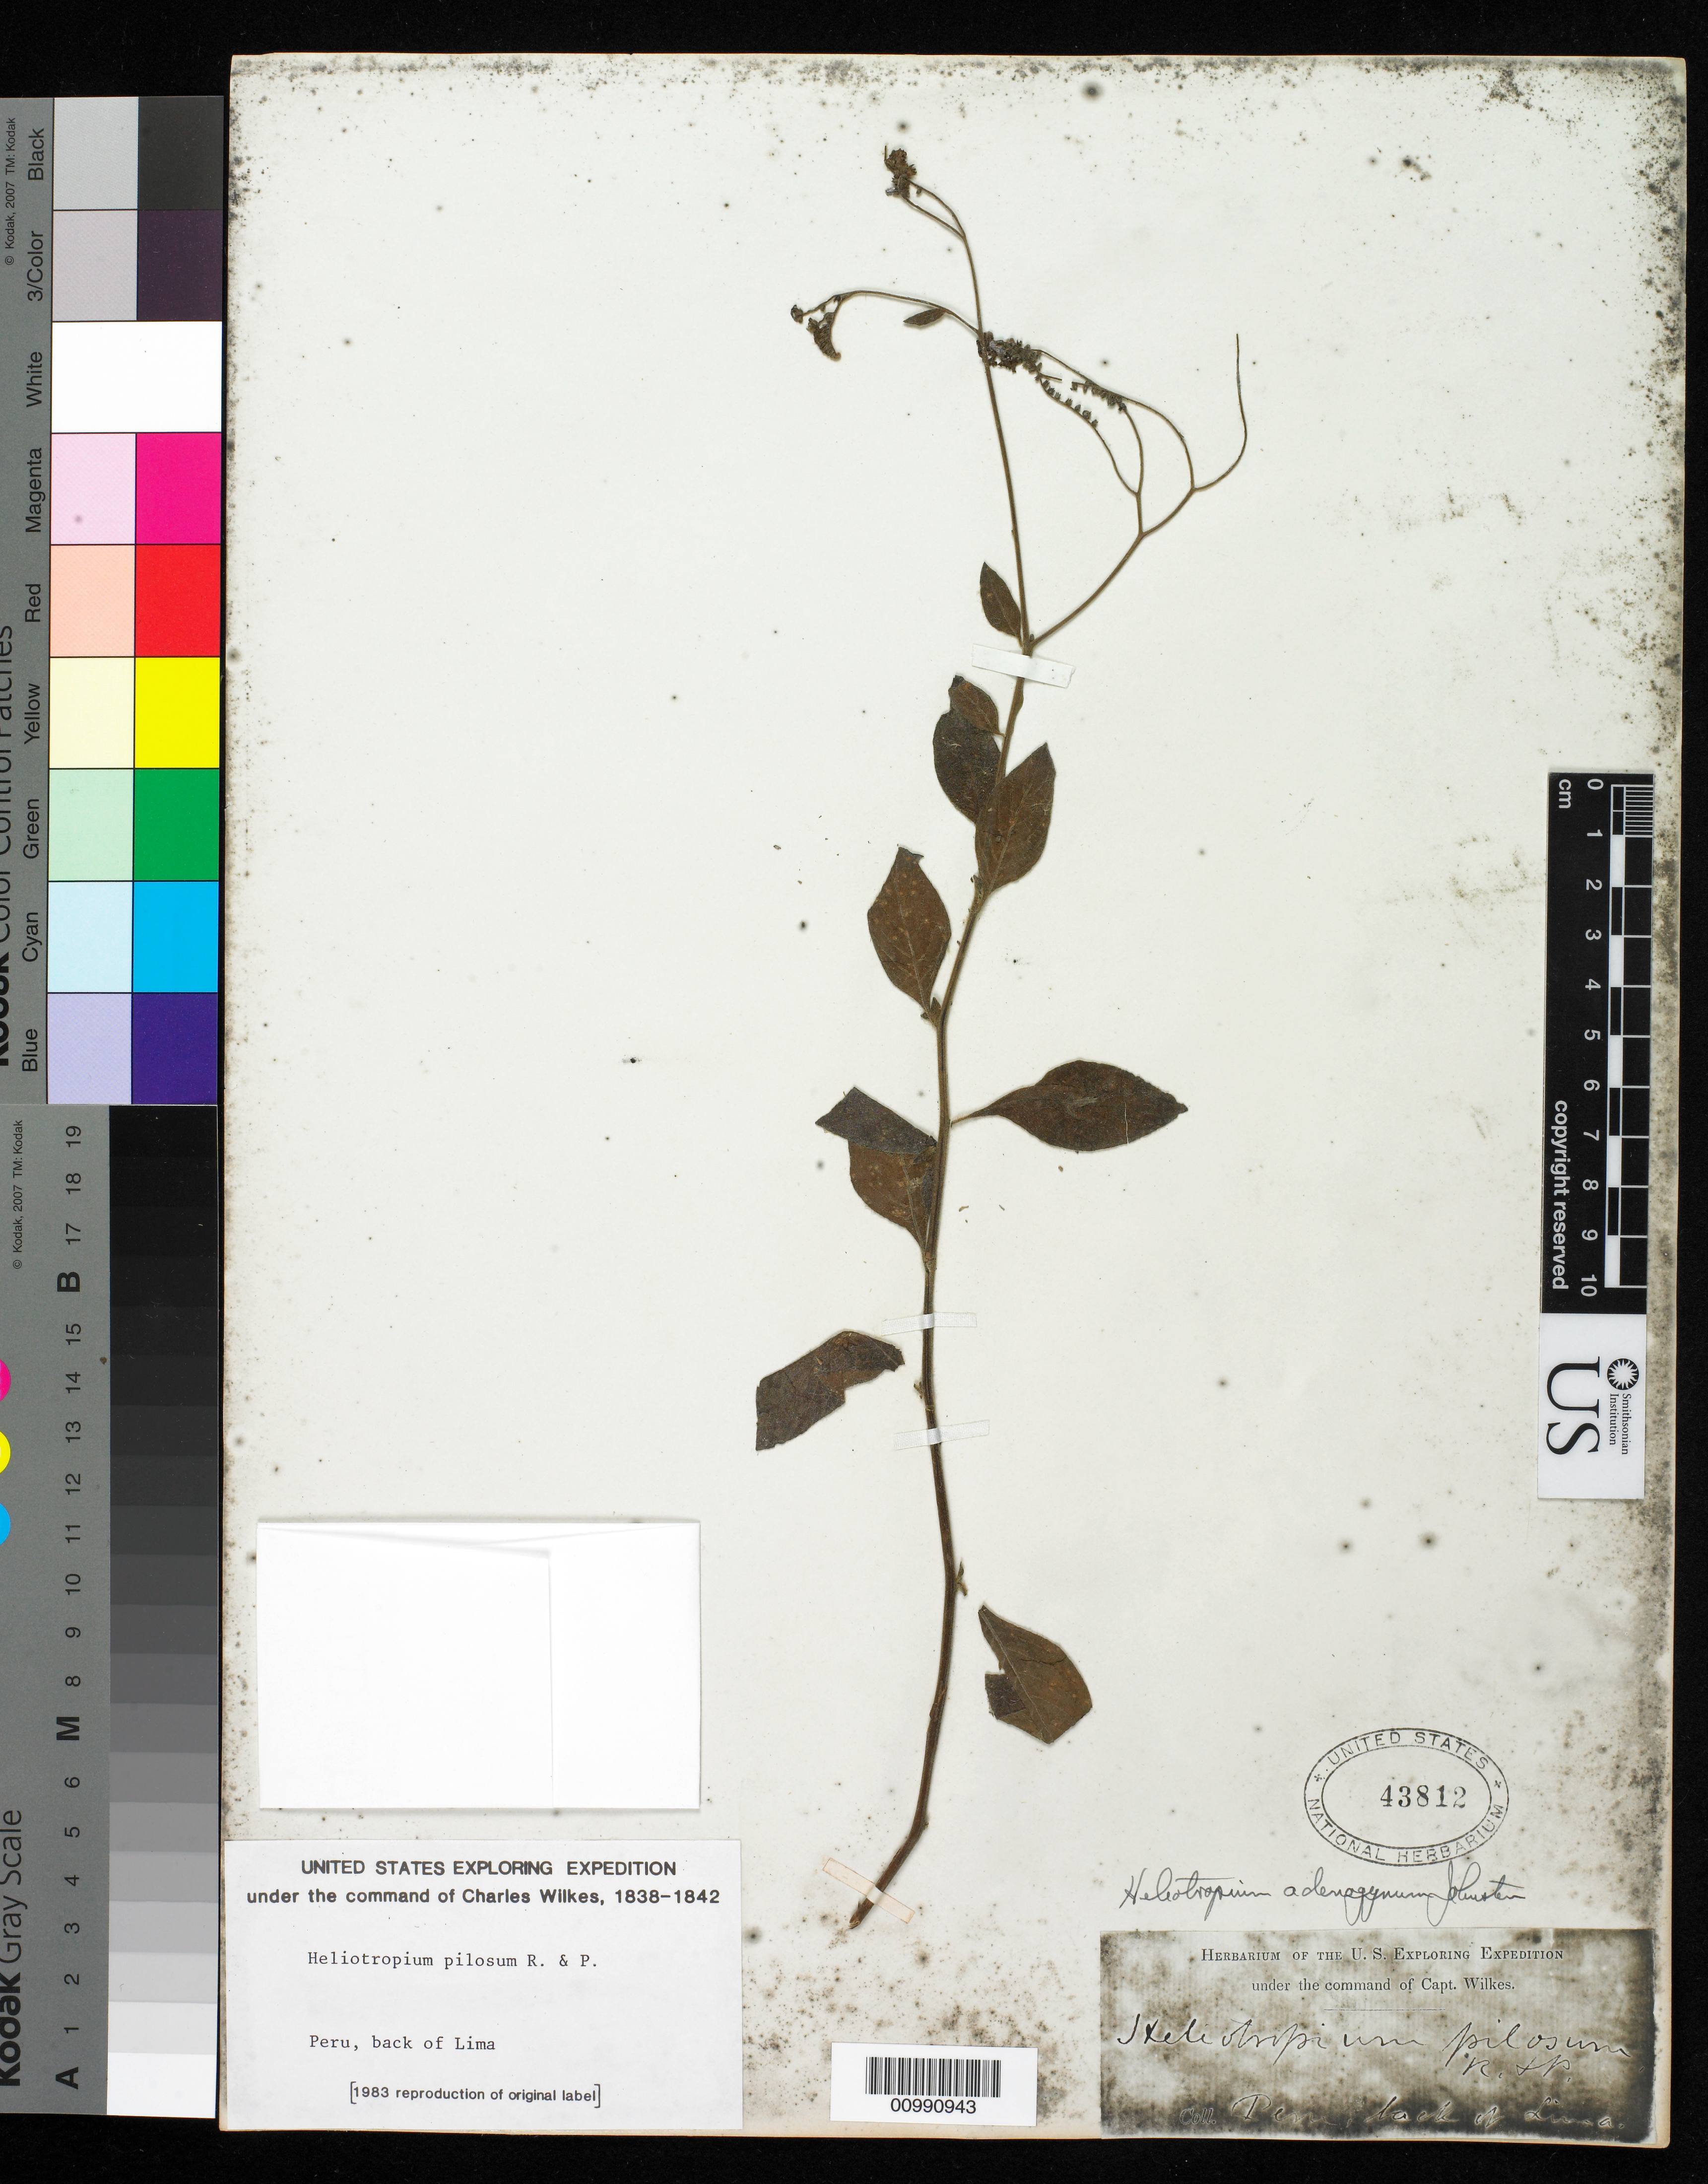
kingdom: Plantae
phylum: Tracheophyta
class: Magnoliopsida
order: Boraginales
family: Heliotropiaceae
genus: Heliotropium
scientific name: Heliotropium adenogynum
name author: I.M. Johnst.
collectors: Wilkes Explor. Exped.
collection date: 1838/1842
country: Peru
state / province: Lima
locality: Peru, back of Lima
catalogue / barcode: US 43812